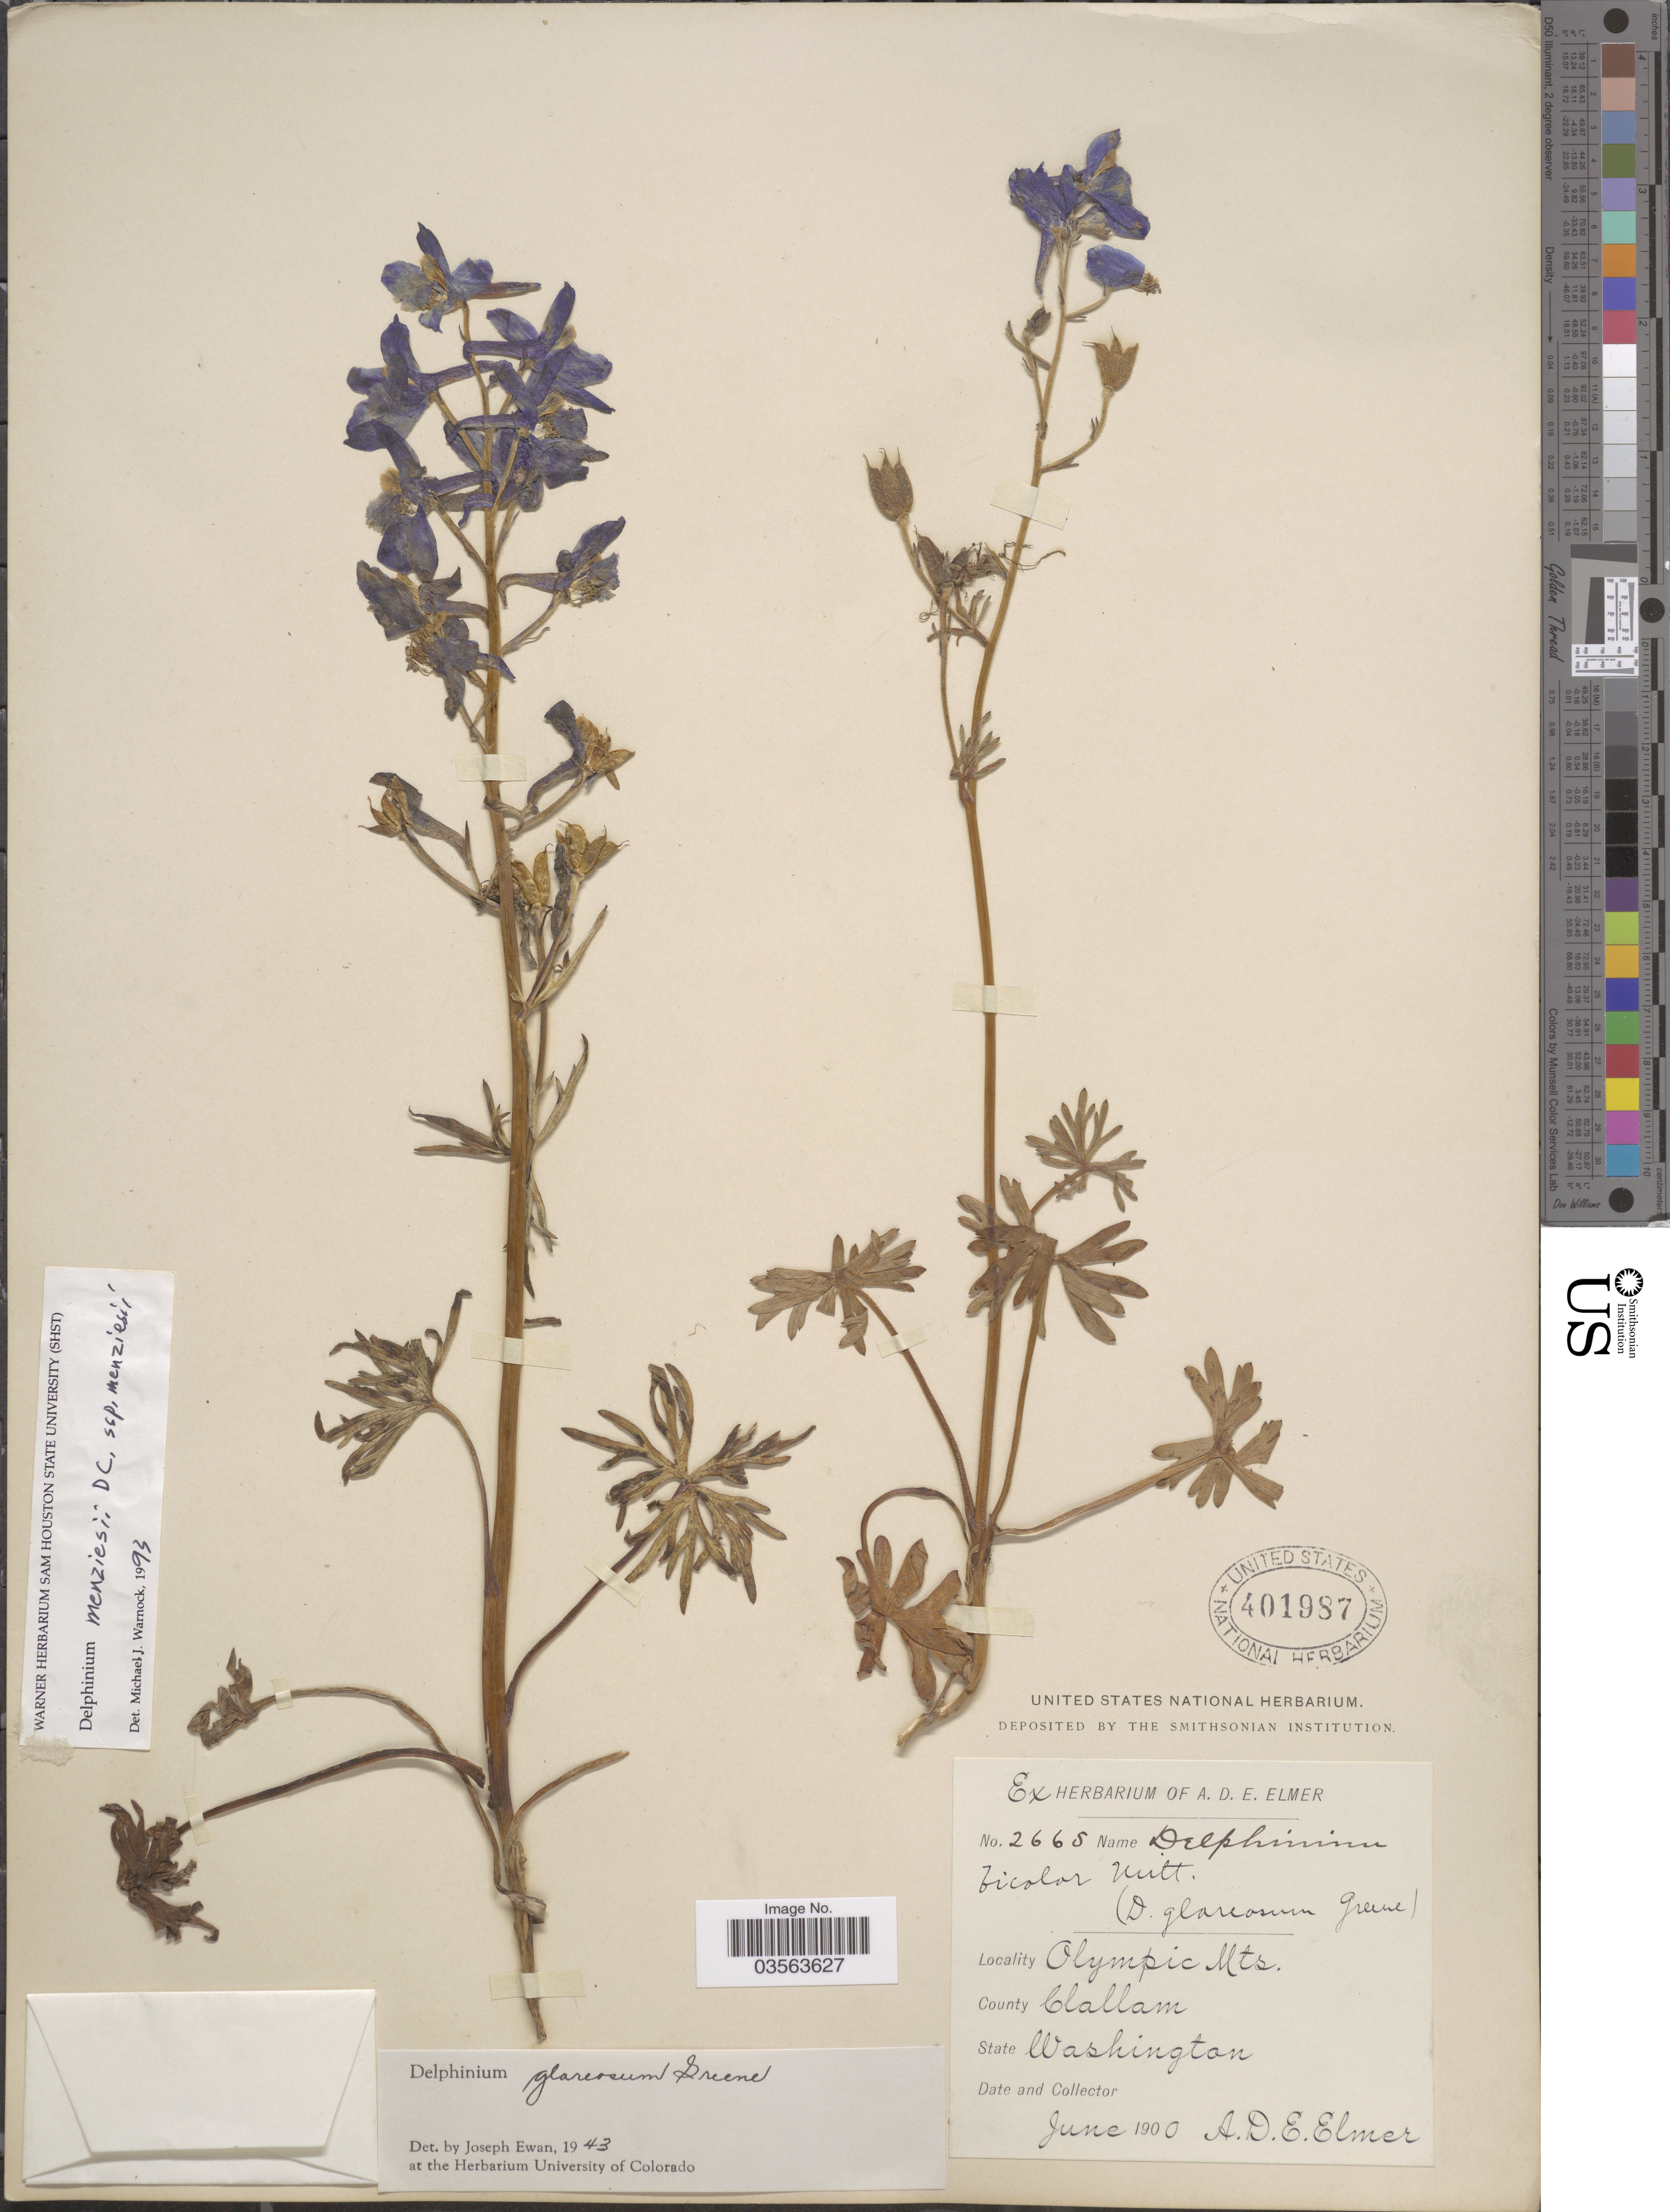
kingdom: Plantae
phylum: Tracheophyta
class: Magnoliopsida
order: Ranunculales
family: Ranunculaceae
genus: Delphinium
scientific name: Delphinium menziesii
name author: DC.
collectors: A. D. E. Elmer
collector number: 2665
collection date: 1900-06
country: United States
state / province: Washington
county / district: Clallam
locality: Olympic Mts. County Clallam.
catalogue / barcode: US 401987